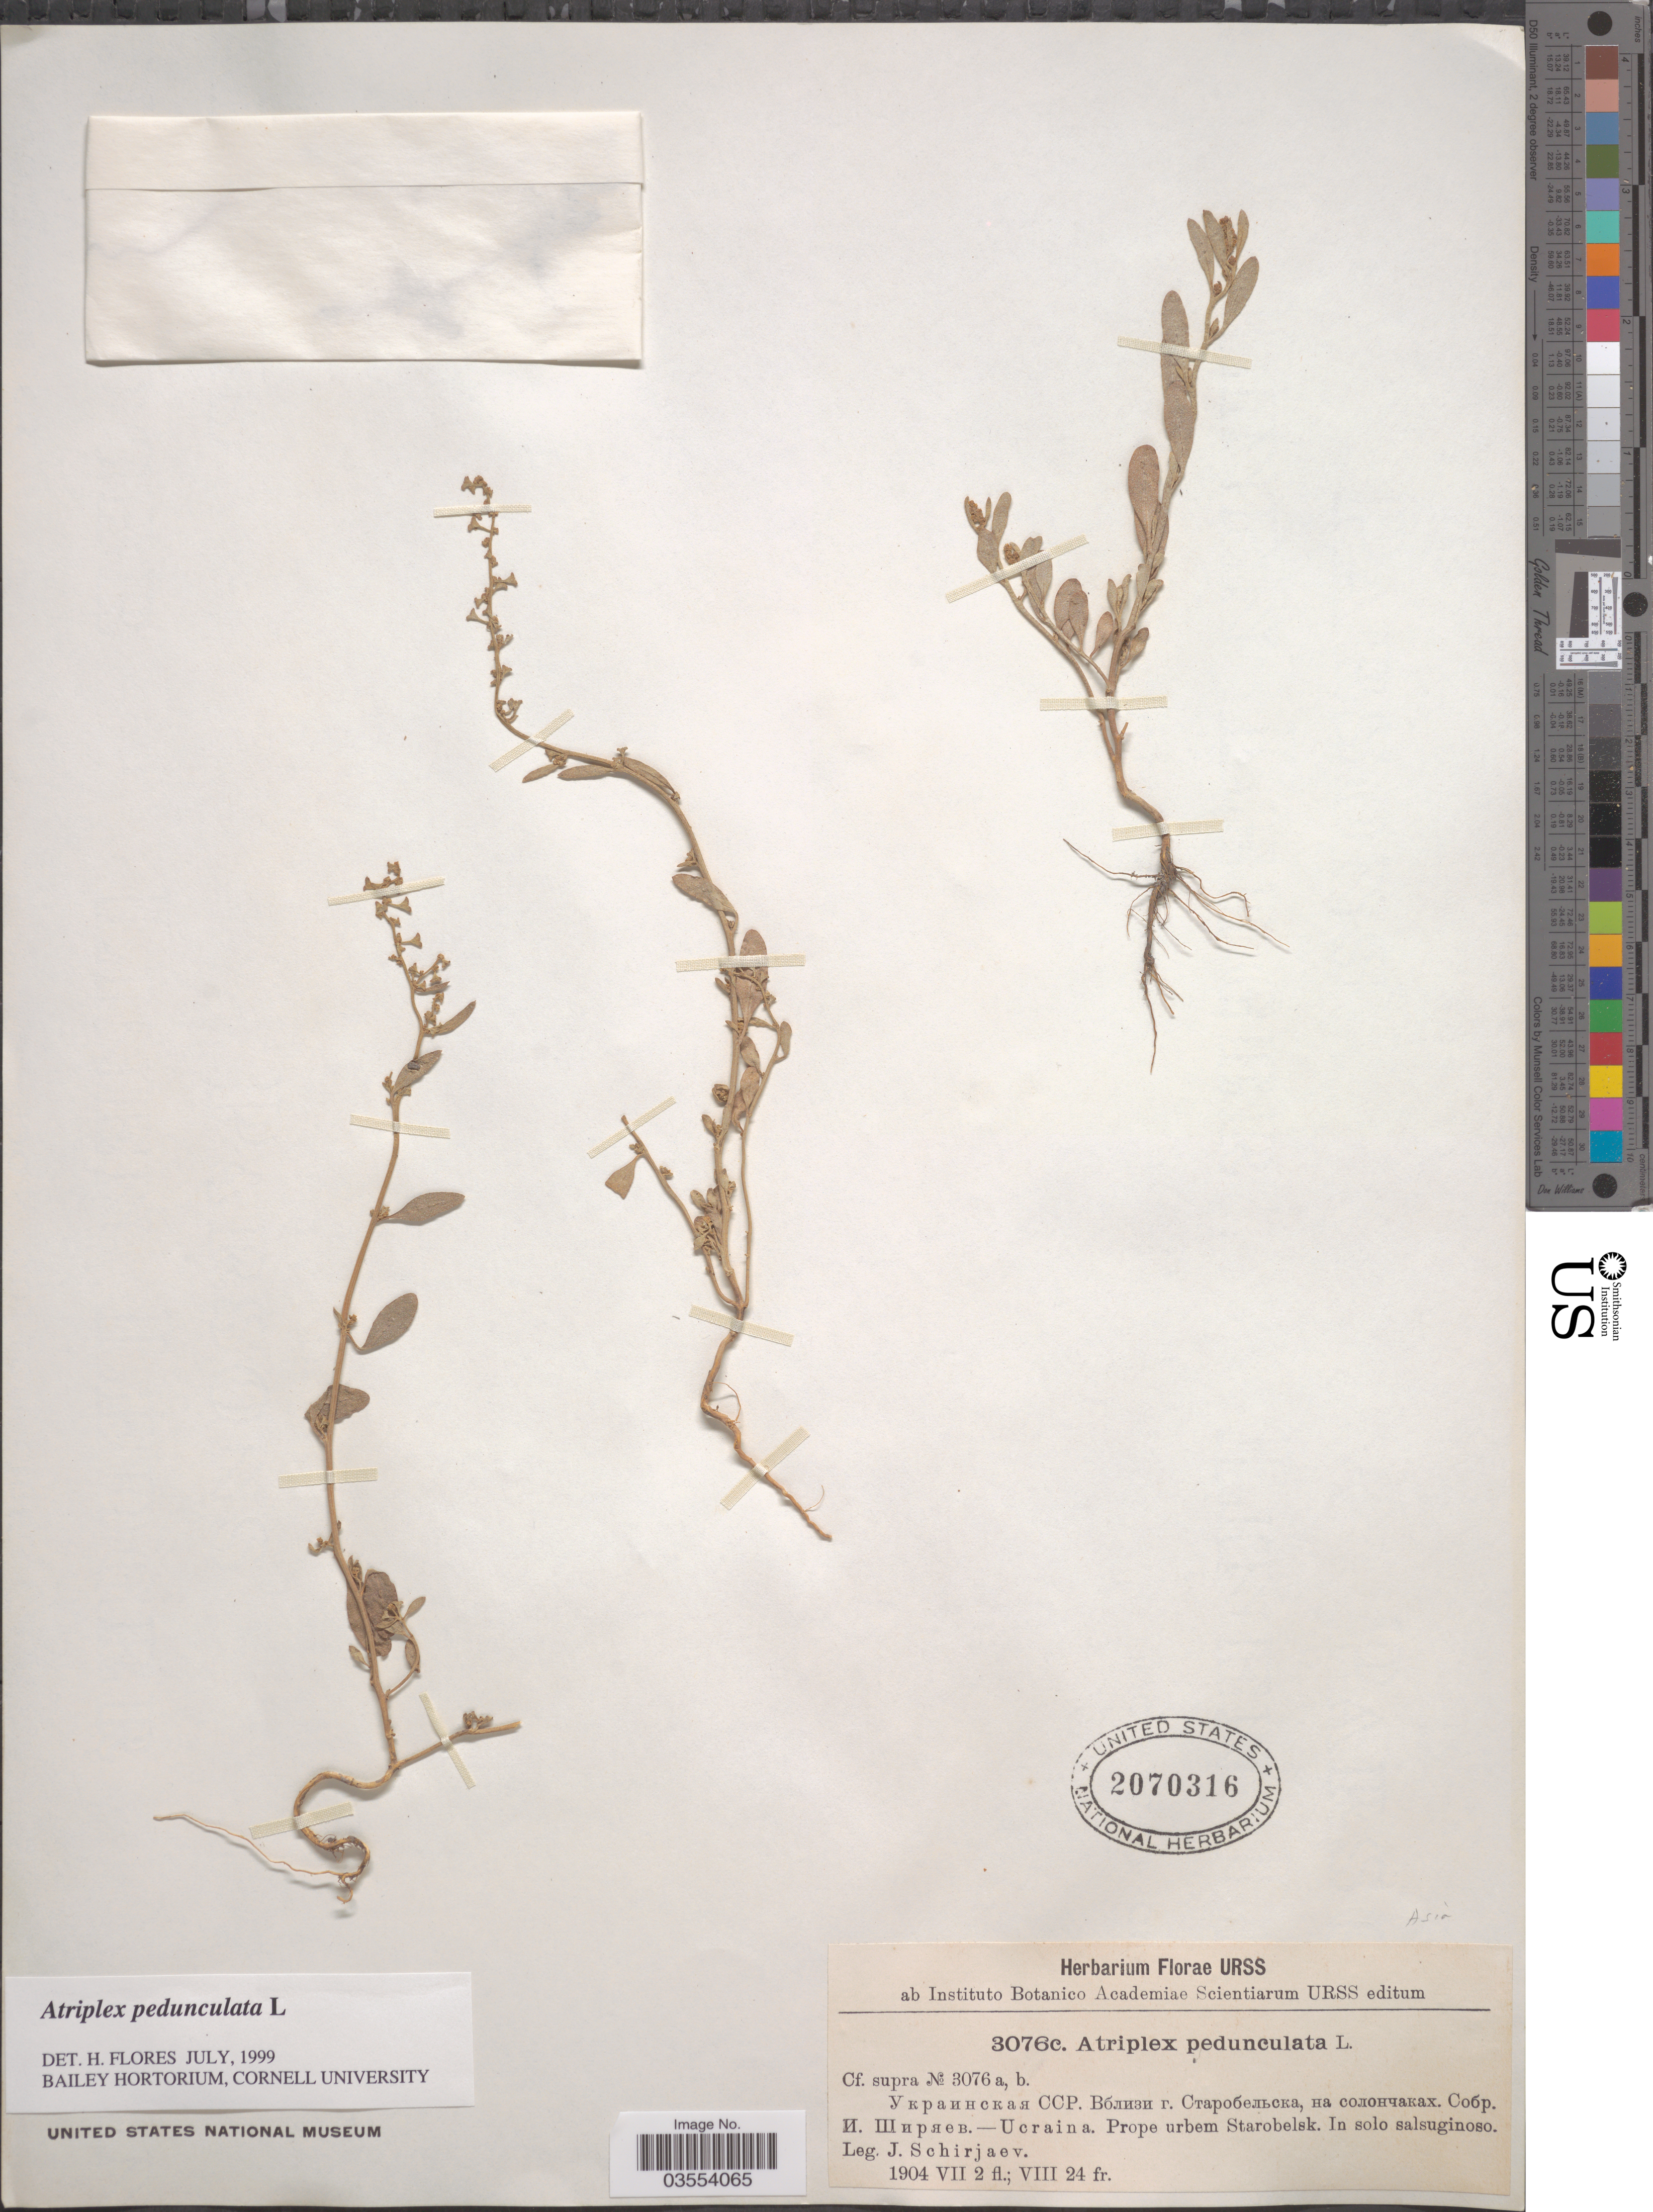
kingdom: Plantae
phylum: Tracheophyta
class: Magnoliopsida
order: Caryophyllales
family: Amaranthaceae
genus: Atriplex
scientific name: Atriplex pedunculata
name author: L.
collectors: J. Schirjaev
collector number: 3076c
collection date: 1904-07-02/1904-08-24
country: Ukraine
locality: Ucraina. Prope urbem Starobelsk. In solo salsuginoso.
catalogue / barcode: US 2070316